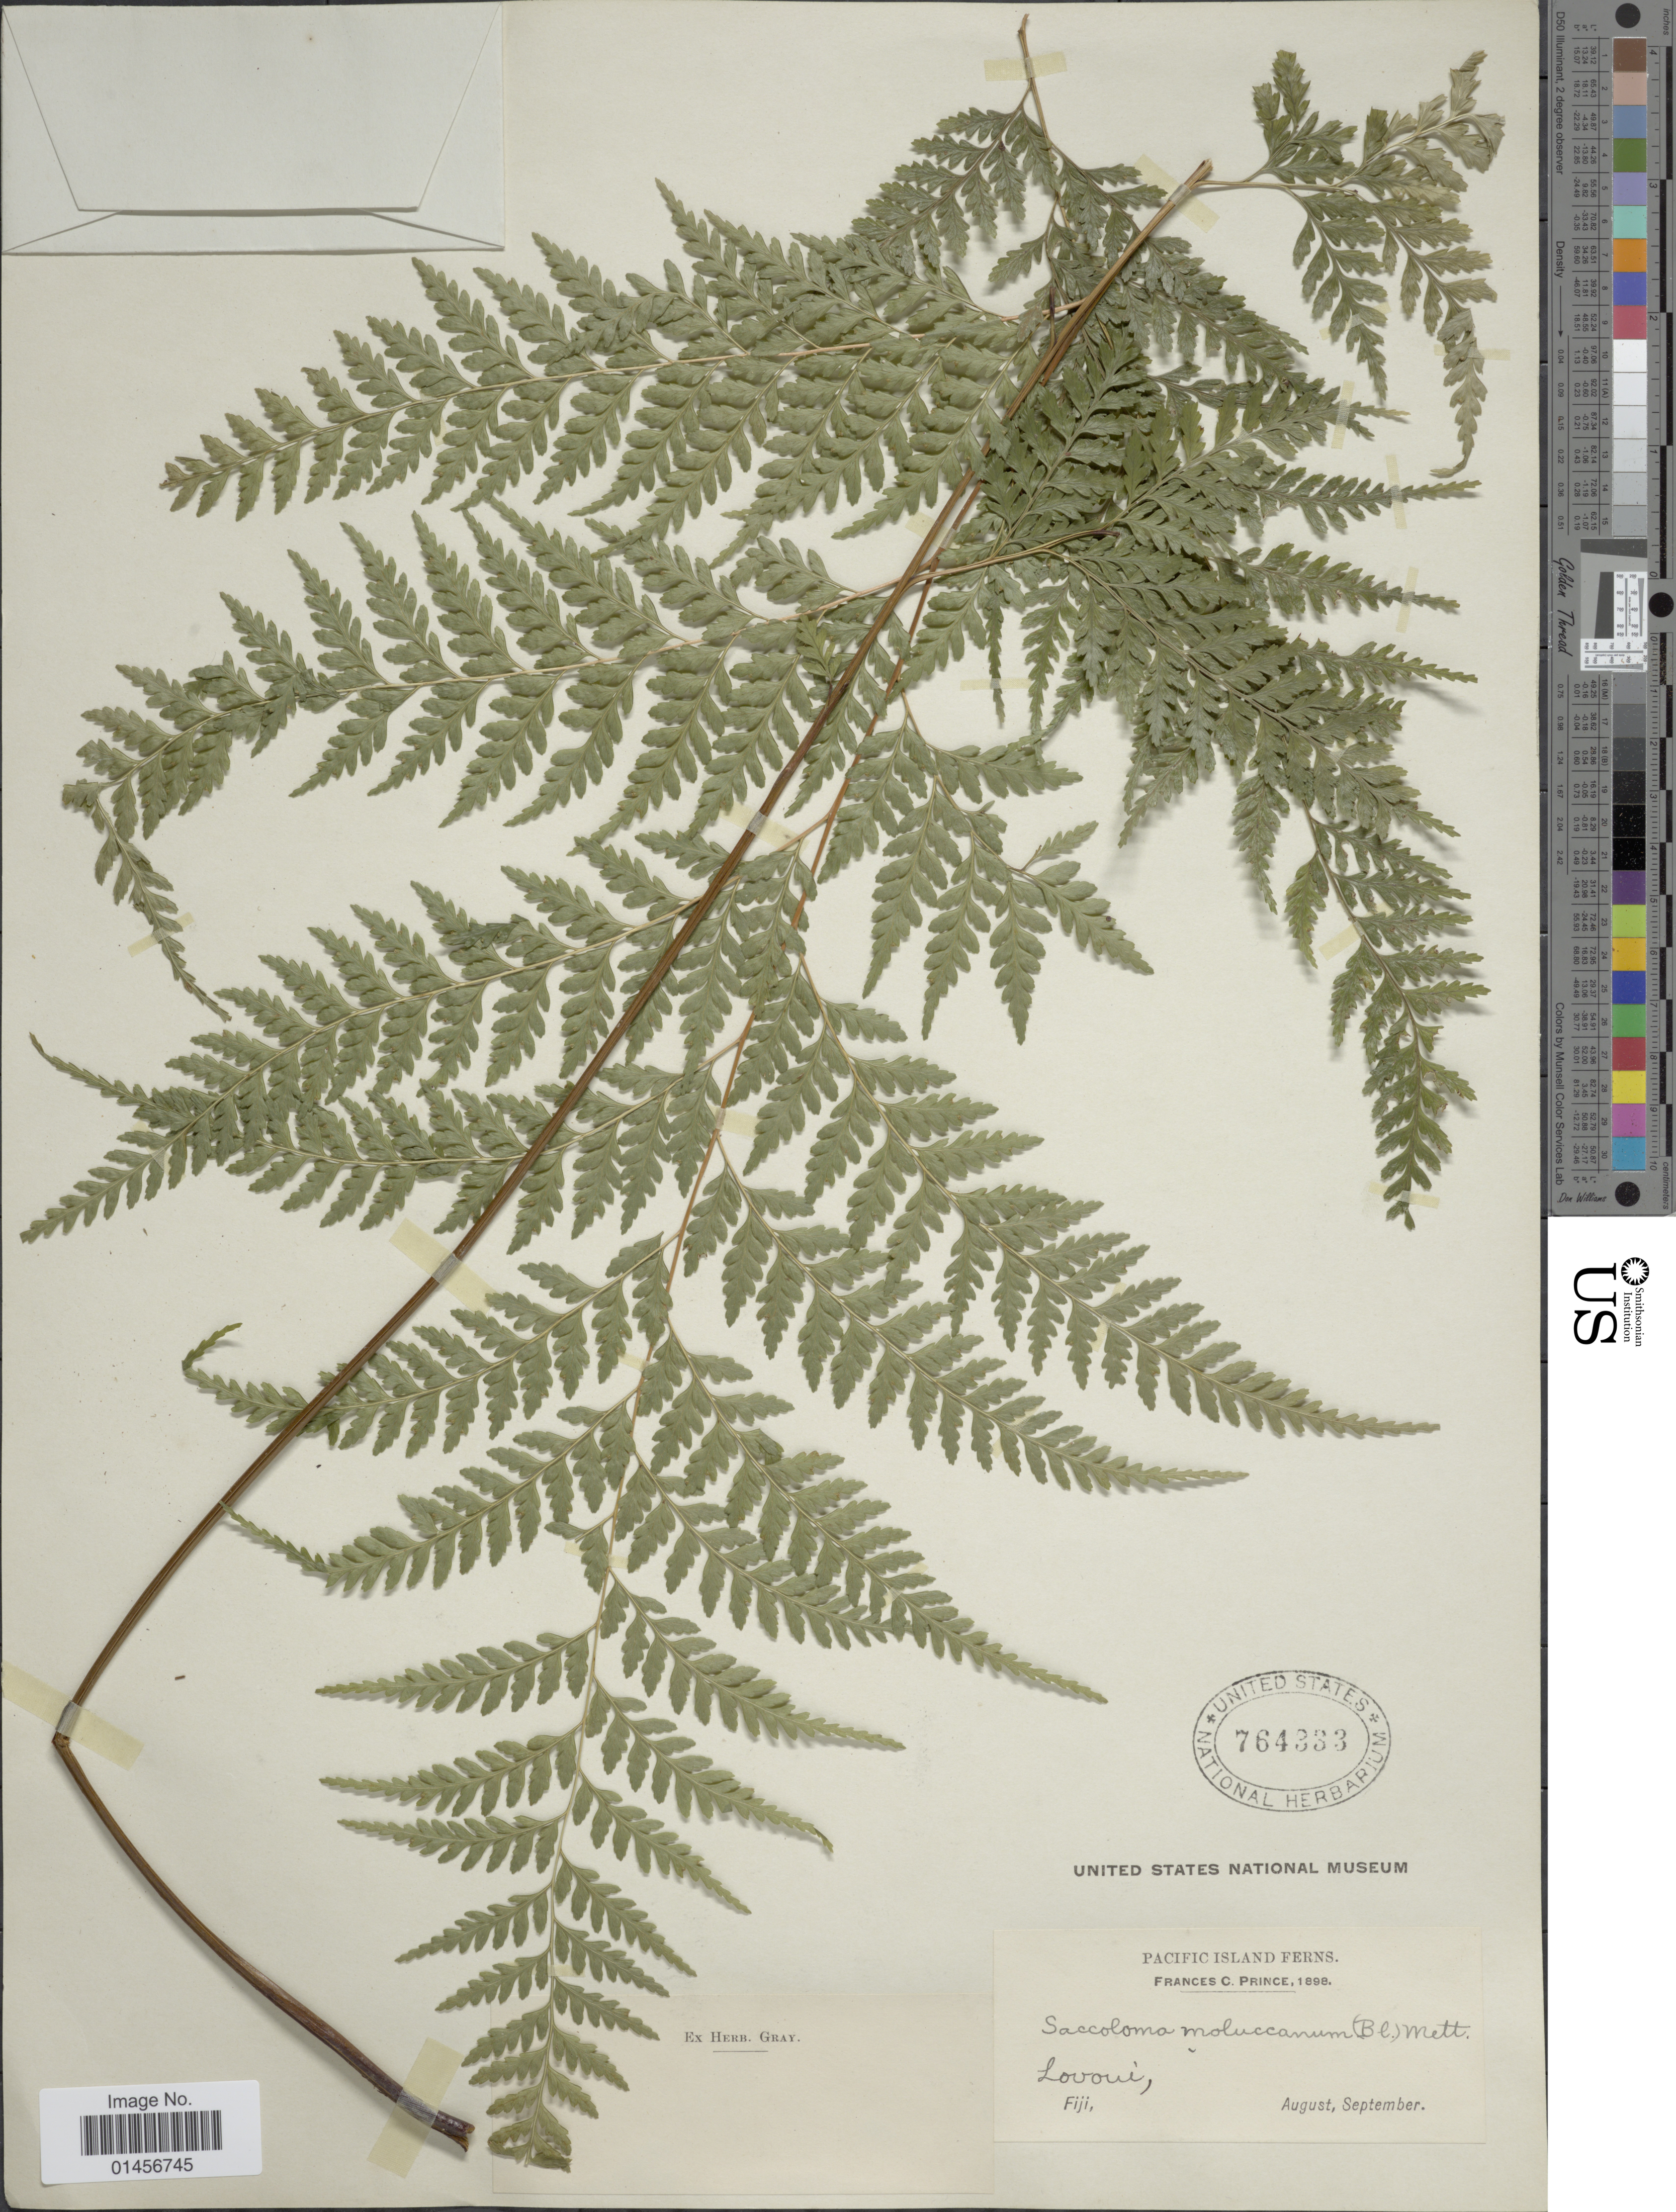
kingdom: Plantae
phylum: Tracheophyta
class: Polypodiopsida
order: Polypodiales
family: Saccolomataceae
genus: Saccoloma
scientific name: Saccoloma tenue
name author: (Brack.) Mett.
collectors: F. Prince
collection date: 1898-08/1898-09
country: Fiji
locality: Pacific Island, Lovoui.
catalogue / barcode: US 764333